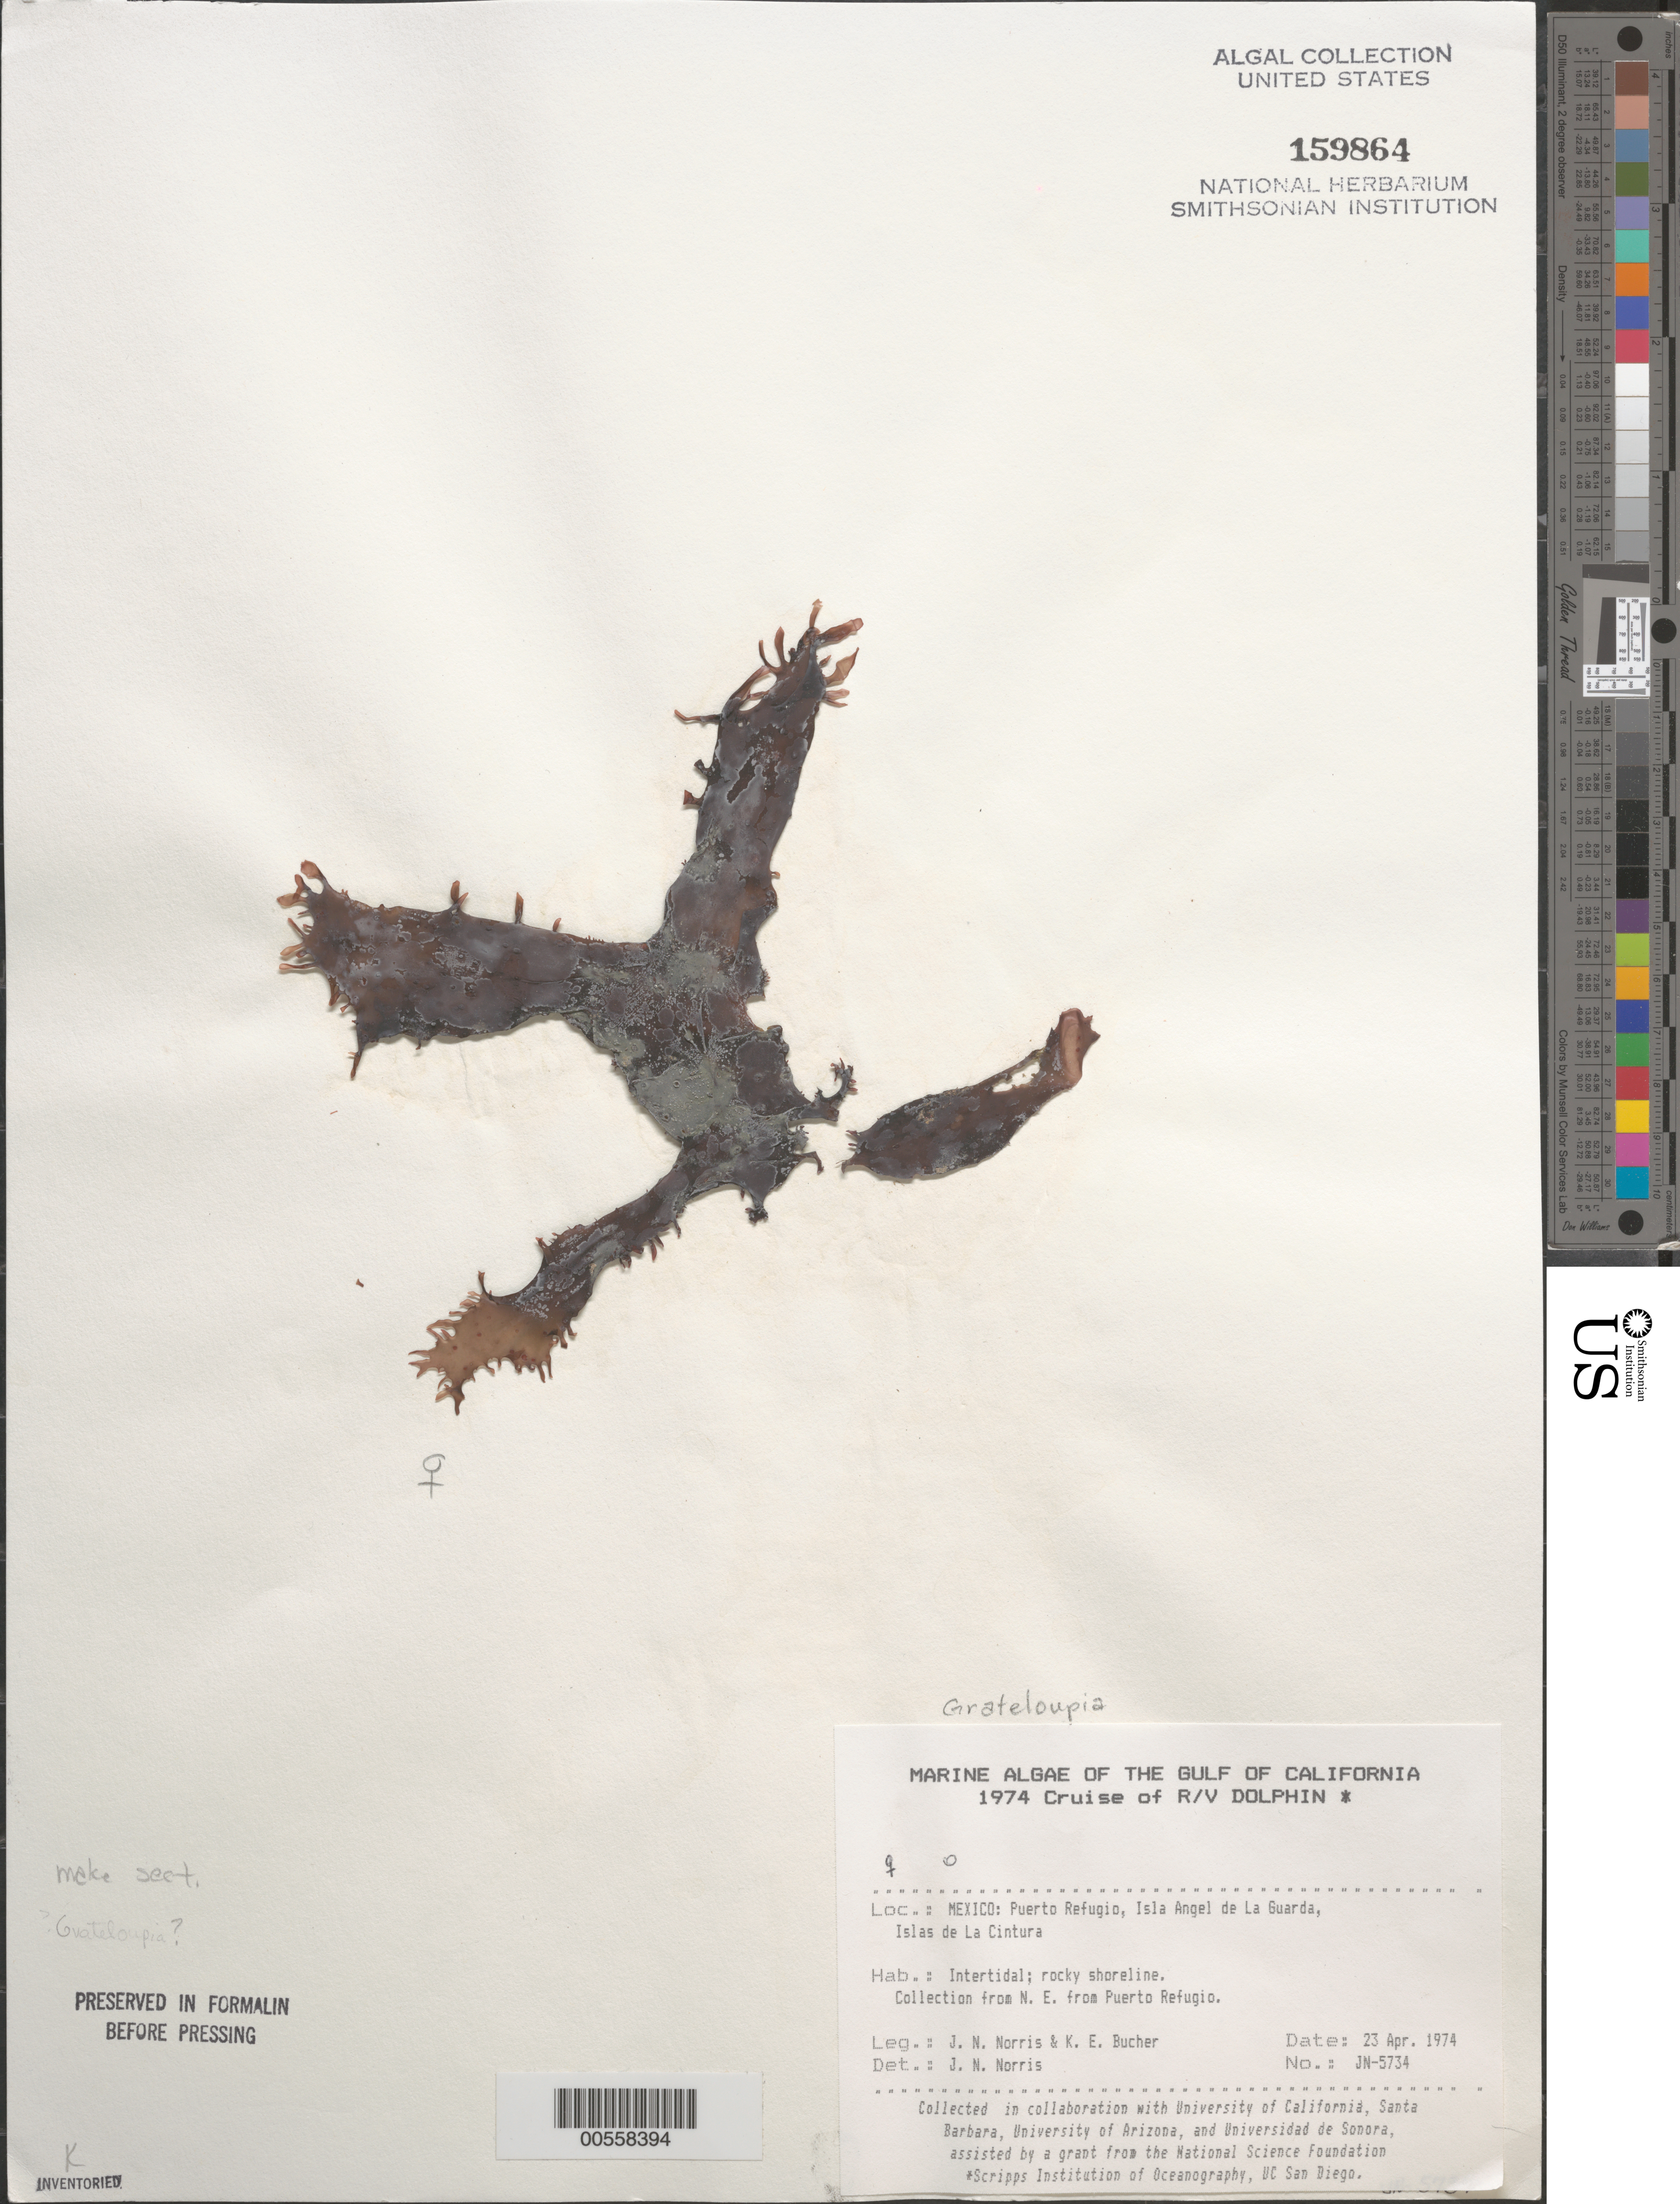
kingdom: Plantae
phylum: Rhodophyta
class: Florideophyceae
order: Halymeniales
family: Halymeniaceae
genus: Grateloupia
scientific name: Grateloupia sp.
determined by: Norris, James N.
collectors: J. N. Norris & K. E. Bucher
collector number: JN-5734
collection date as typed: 23 Apr 1974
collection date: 1974-04-23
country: Mexico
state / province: Baja California Norte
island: Isla Angel de la Guarda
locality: Puerto Refugio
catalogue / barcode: US 159864